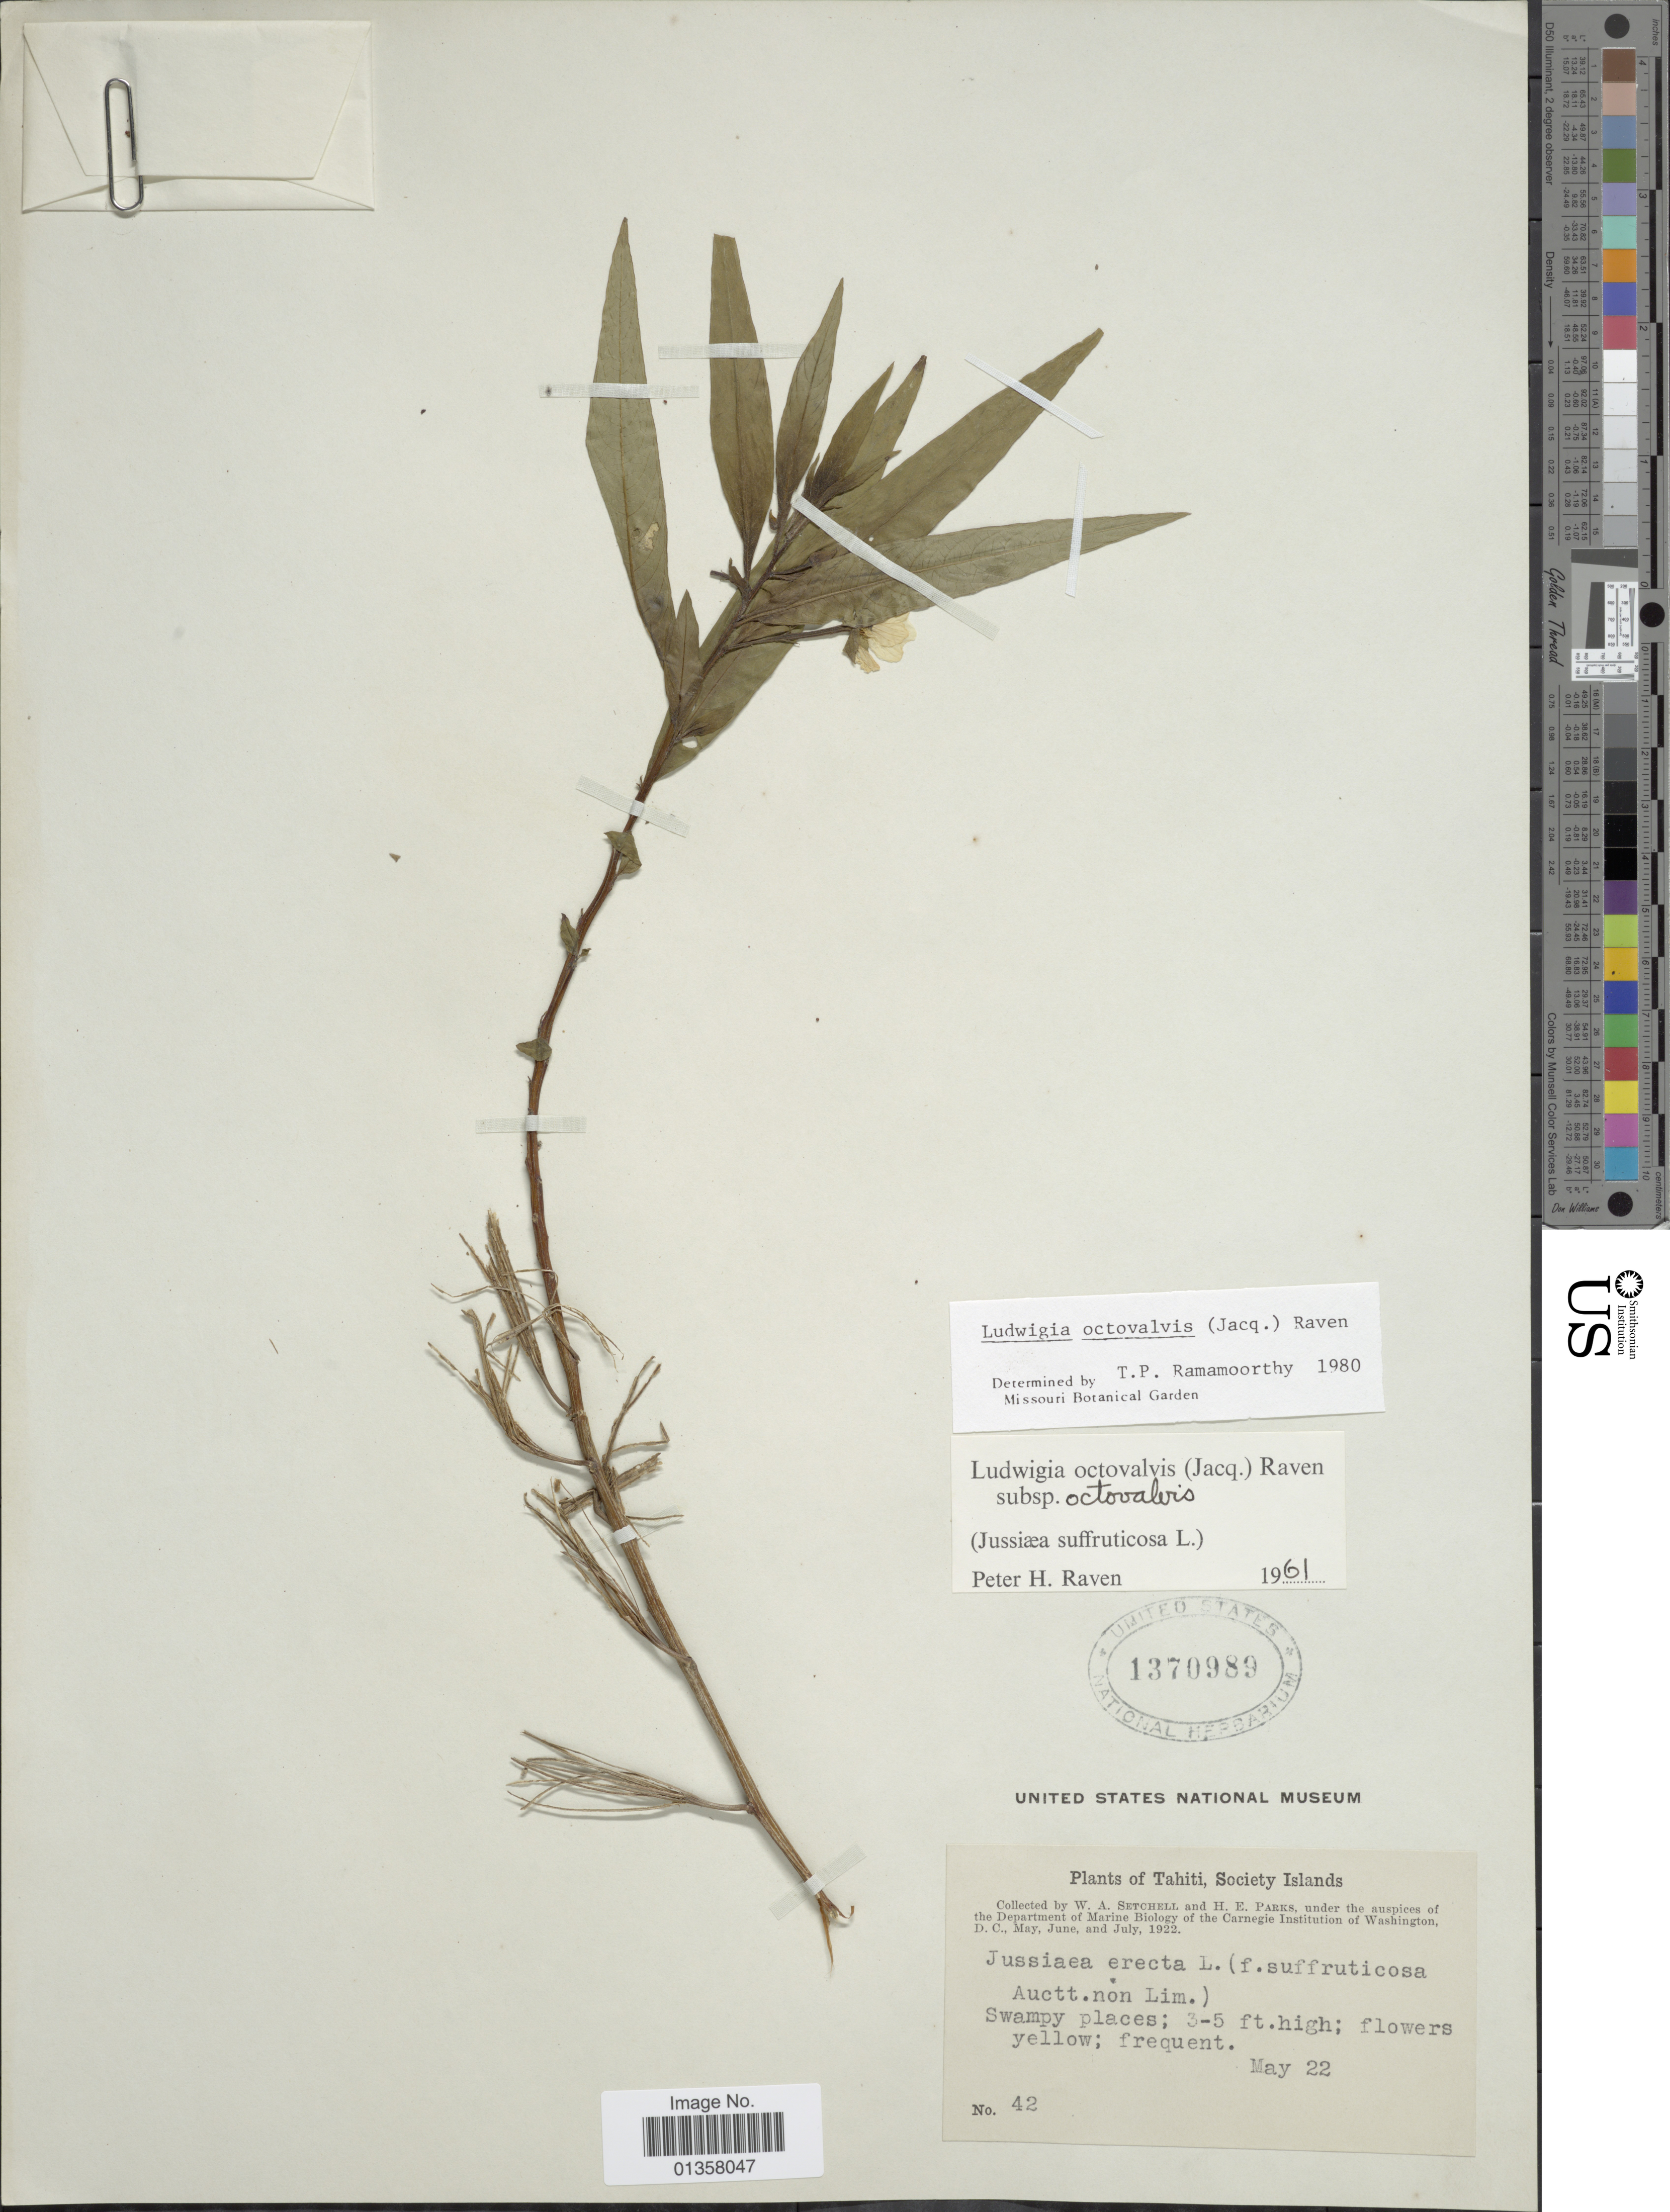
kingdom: Plantae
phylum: Tracheophyta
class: Magnoliopsida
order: Myrtales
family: Onagraceae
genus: Ludwigia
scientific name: Ludwigia octovalvis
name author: (Jacq.) P.H. Raven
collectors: W. Setchell & H. E. Parks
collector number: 42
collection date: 1922-05-22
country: French Polynesia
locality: Tahiti, Society Islands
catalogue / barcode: US 1370989